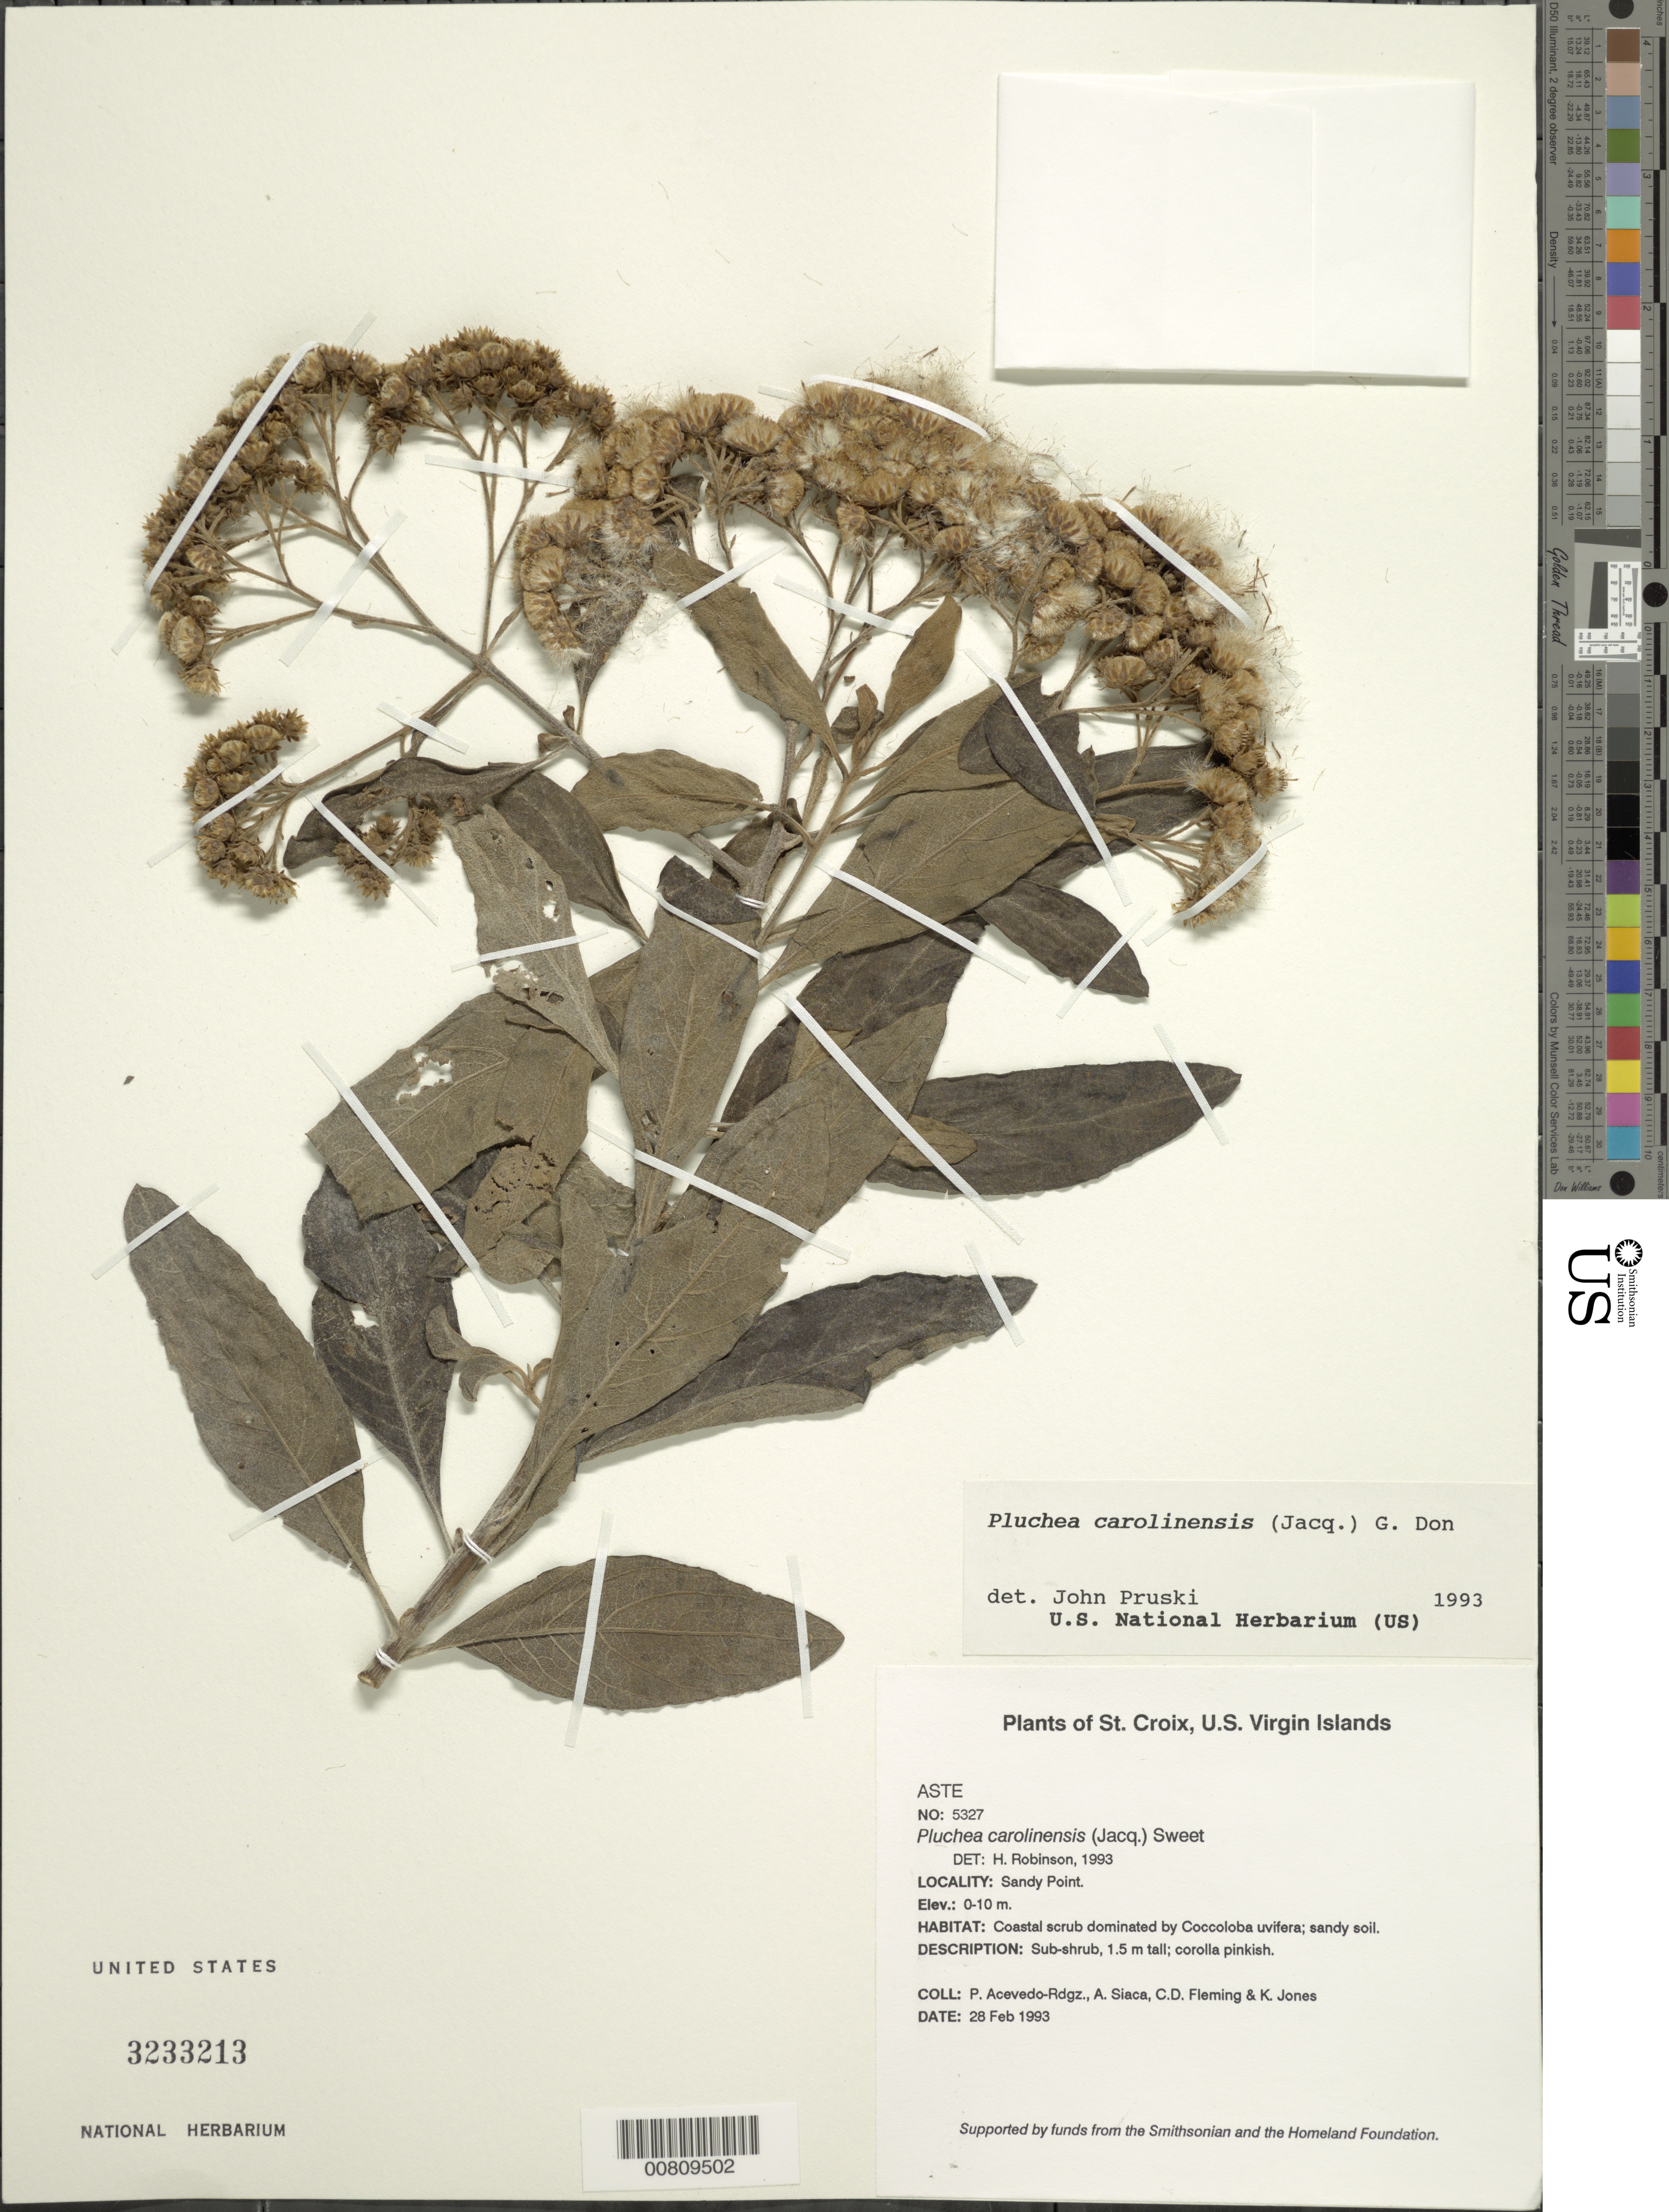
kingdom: Plantae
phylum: Tracheophyta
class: Magnoliopsida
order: Asterales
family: Asteraceae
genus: Pluchea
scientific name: Pluchea carolinensis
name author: (Jacq.) D. Don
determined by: Robinson, Harold E., (US)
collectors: P. Acevedo-Rodr., A. Siaca, C. Fleming & K. Jones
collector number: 5327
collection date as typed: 28 Feb 1993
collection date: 1993-02-28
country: U.S. Virgin Islands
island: St. Croix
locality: Sandy Point.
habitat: Coastal scrub dominated by Coccoloba uvifera; sandy soil.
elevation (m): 0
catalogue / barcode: US 3233213